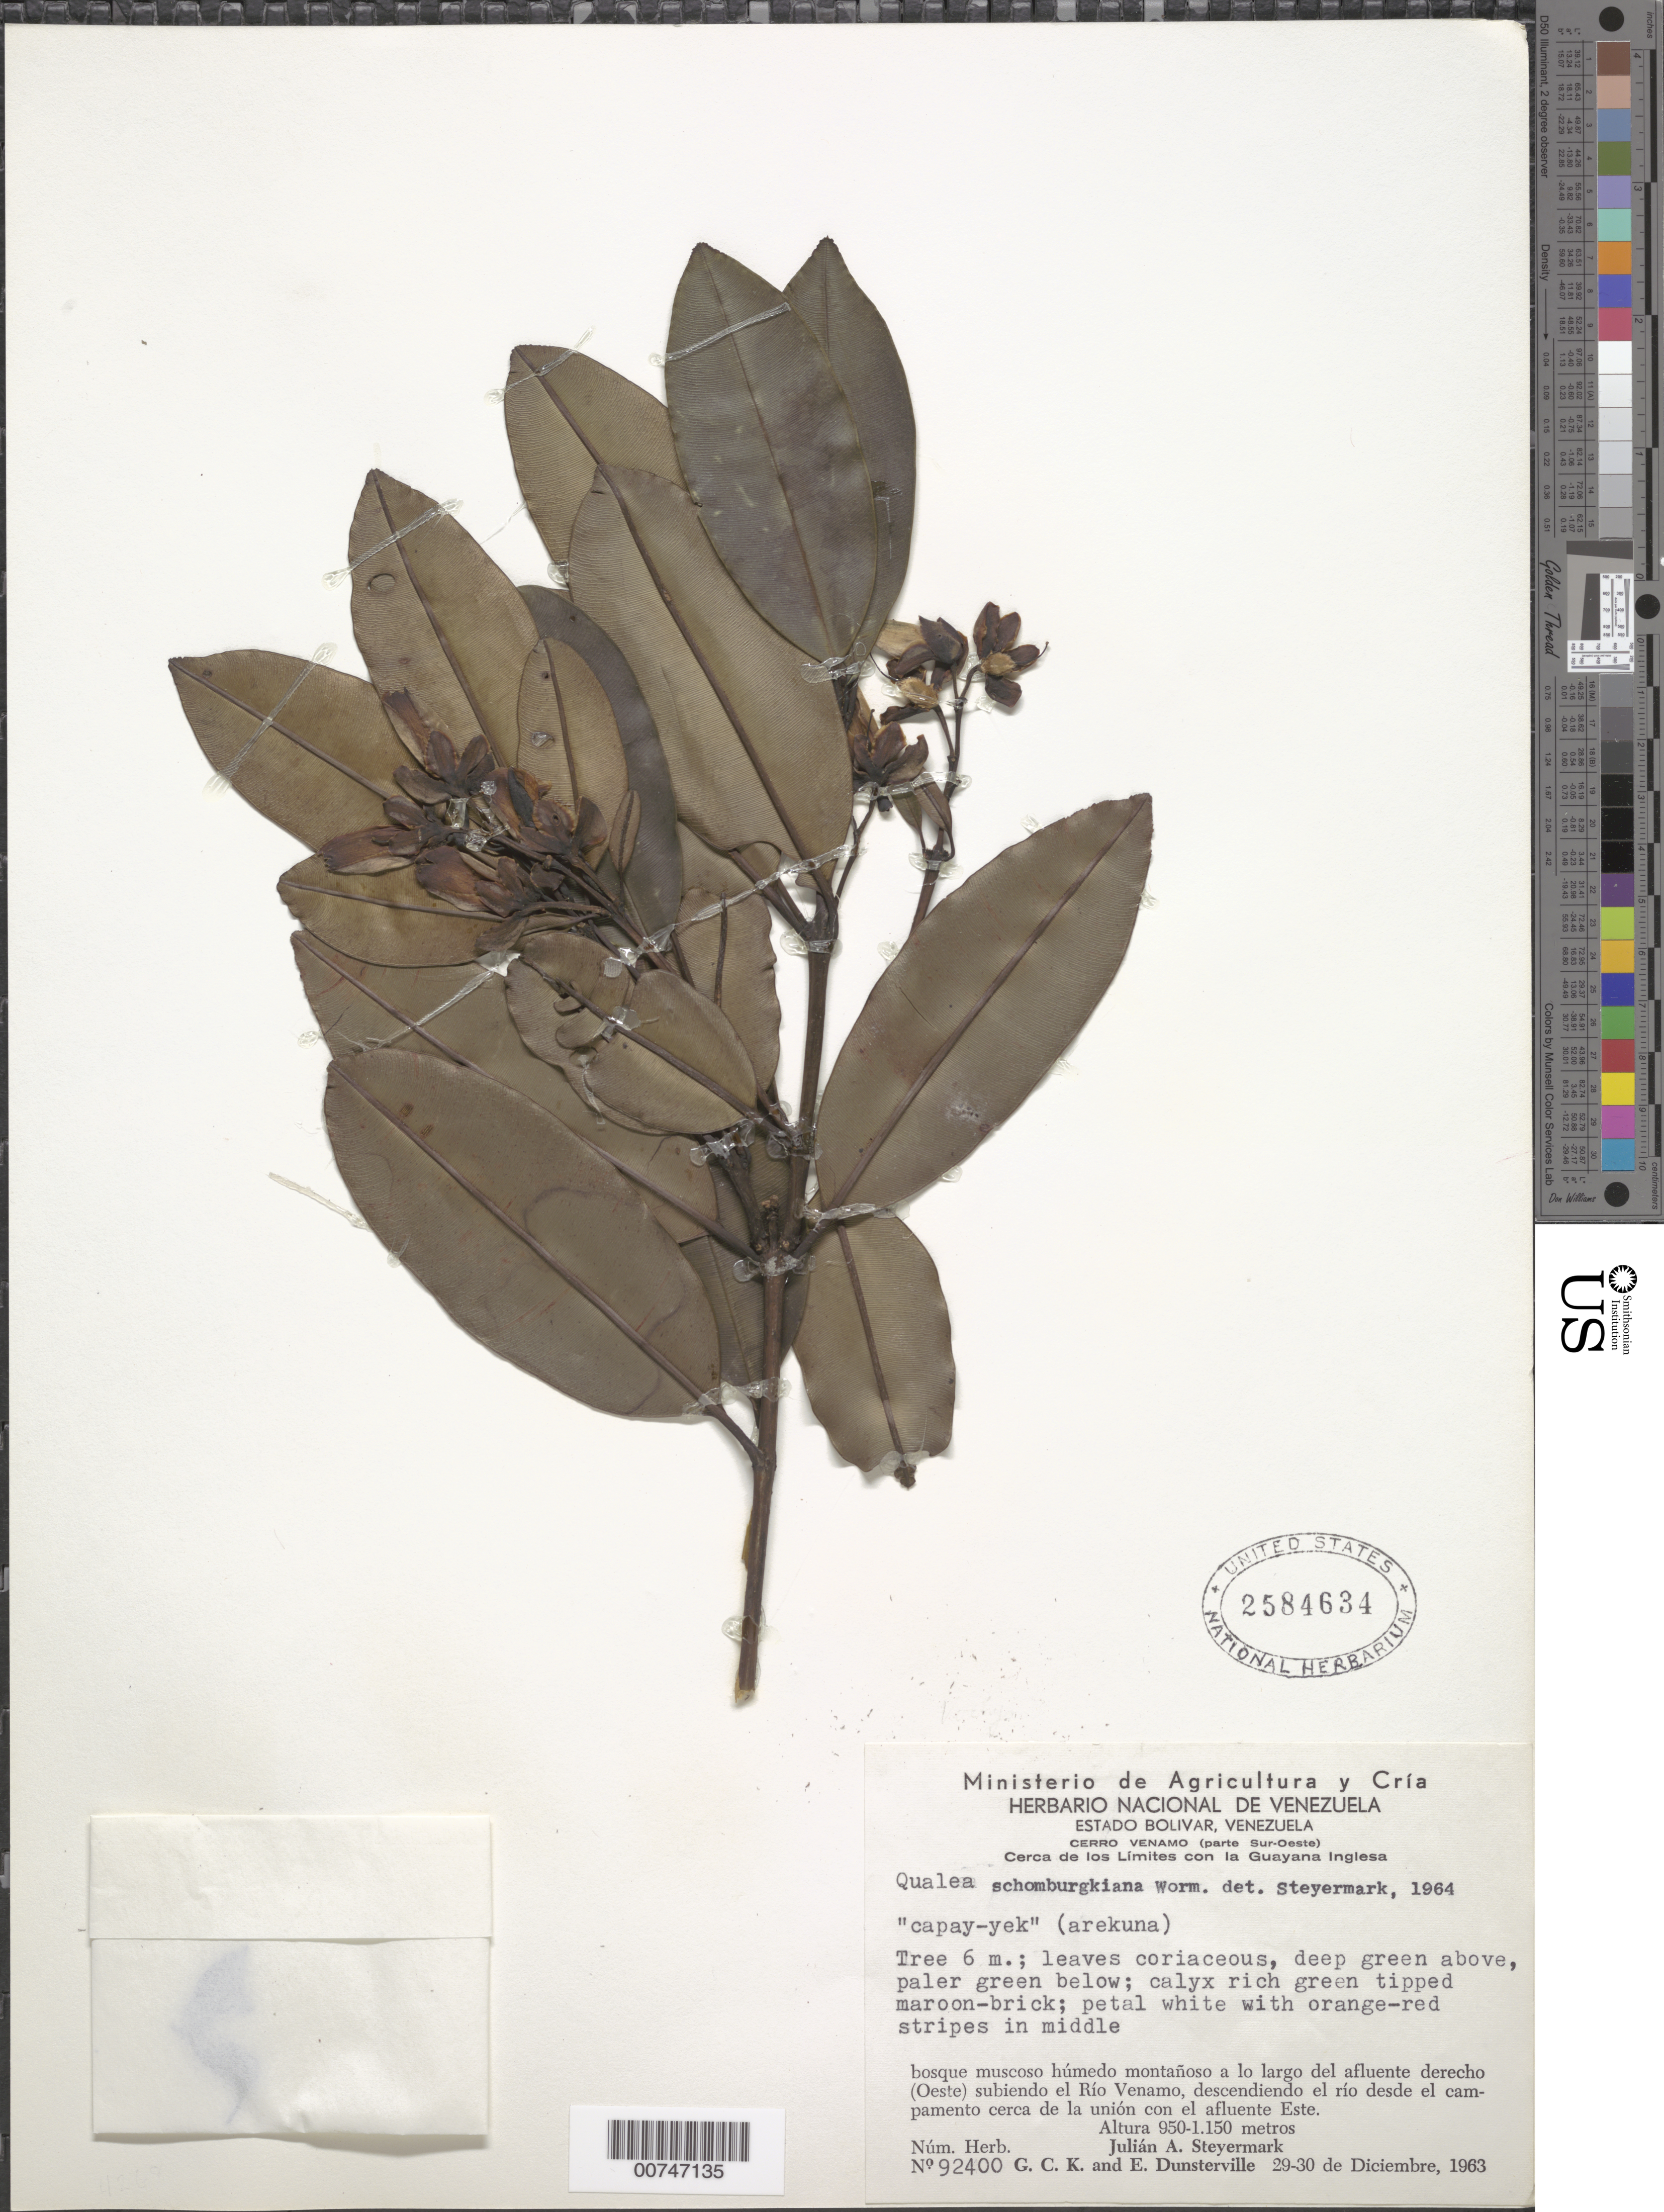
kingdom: Plantae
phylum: Tracheophyta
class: Magnoliopsida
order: Myrtales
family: Vochysiaceae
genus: Qualea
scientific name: Qualea schomburgkiana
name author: Warm.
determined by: Steyermark, Julian A., (VEN)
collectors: J. Steyermark, G. C. K. Dunsterville & E. Dunsterville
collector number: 92400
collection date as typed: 29-Dec-63 to 30-Dec-63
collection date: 1963-12-29/1963-12-30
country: Venezuela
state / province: Bolívar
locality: Cerro Venamo, Río Venamo, cerca de los limites con Guayana Inglesa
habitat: Bosque muscoso humedo montanoso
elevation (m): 950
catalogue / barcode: US 2584634